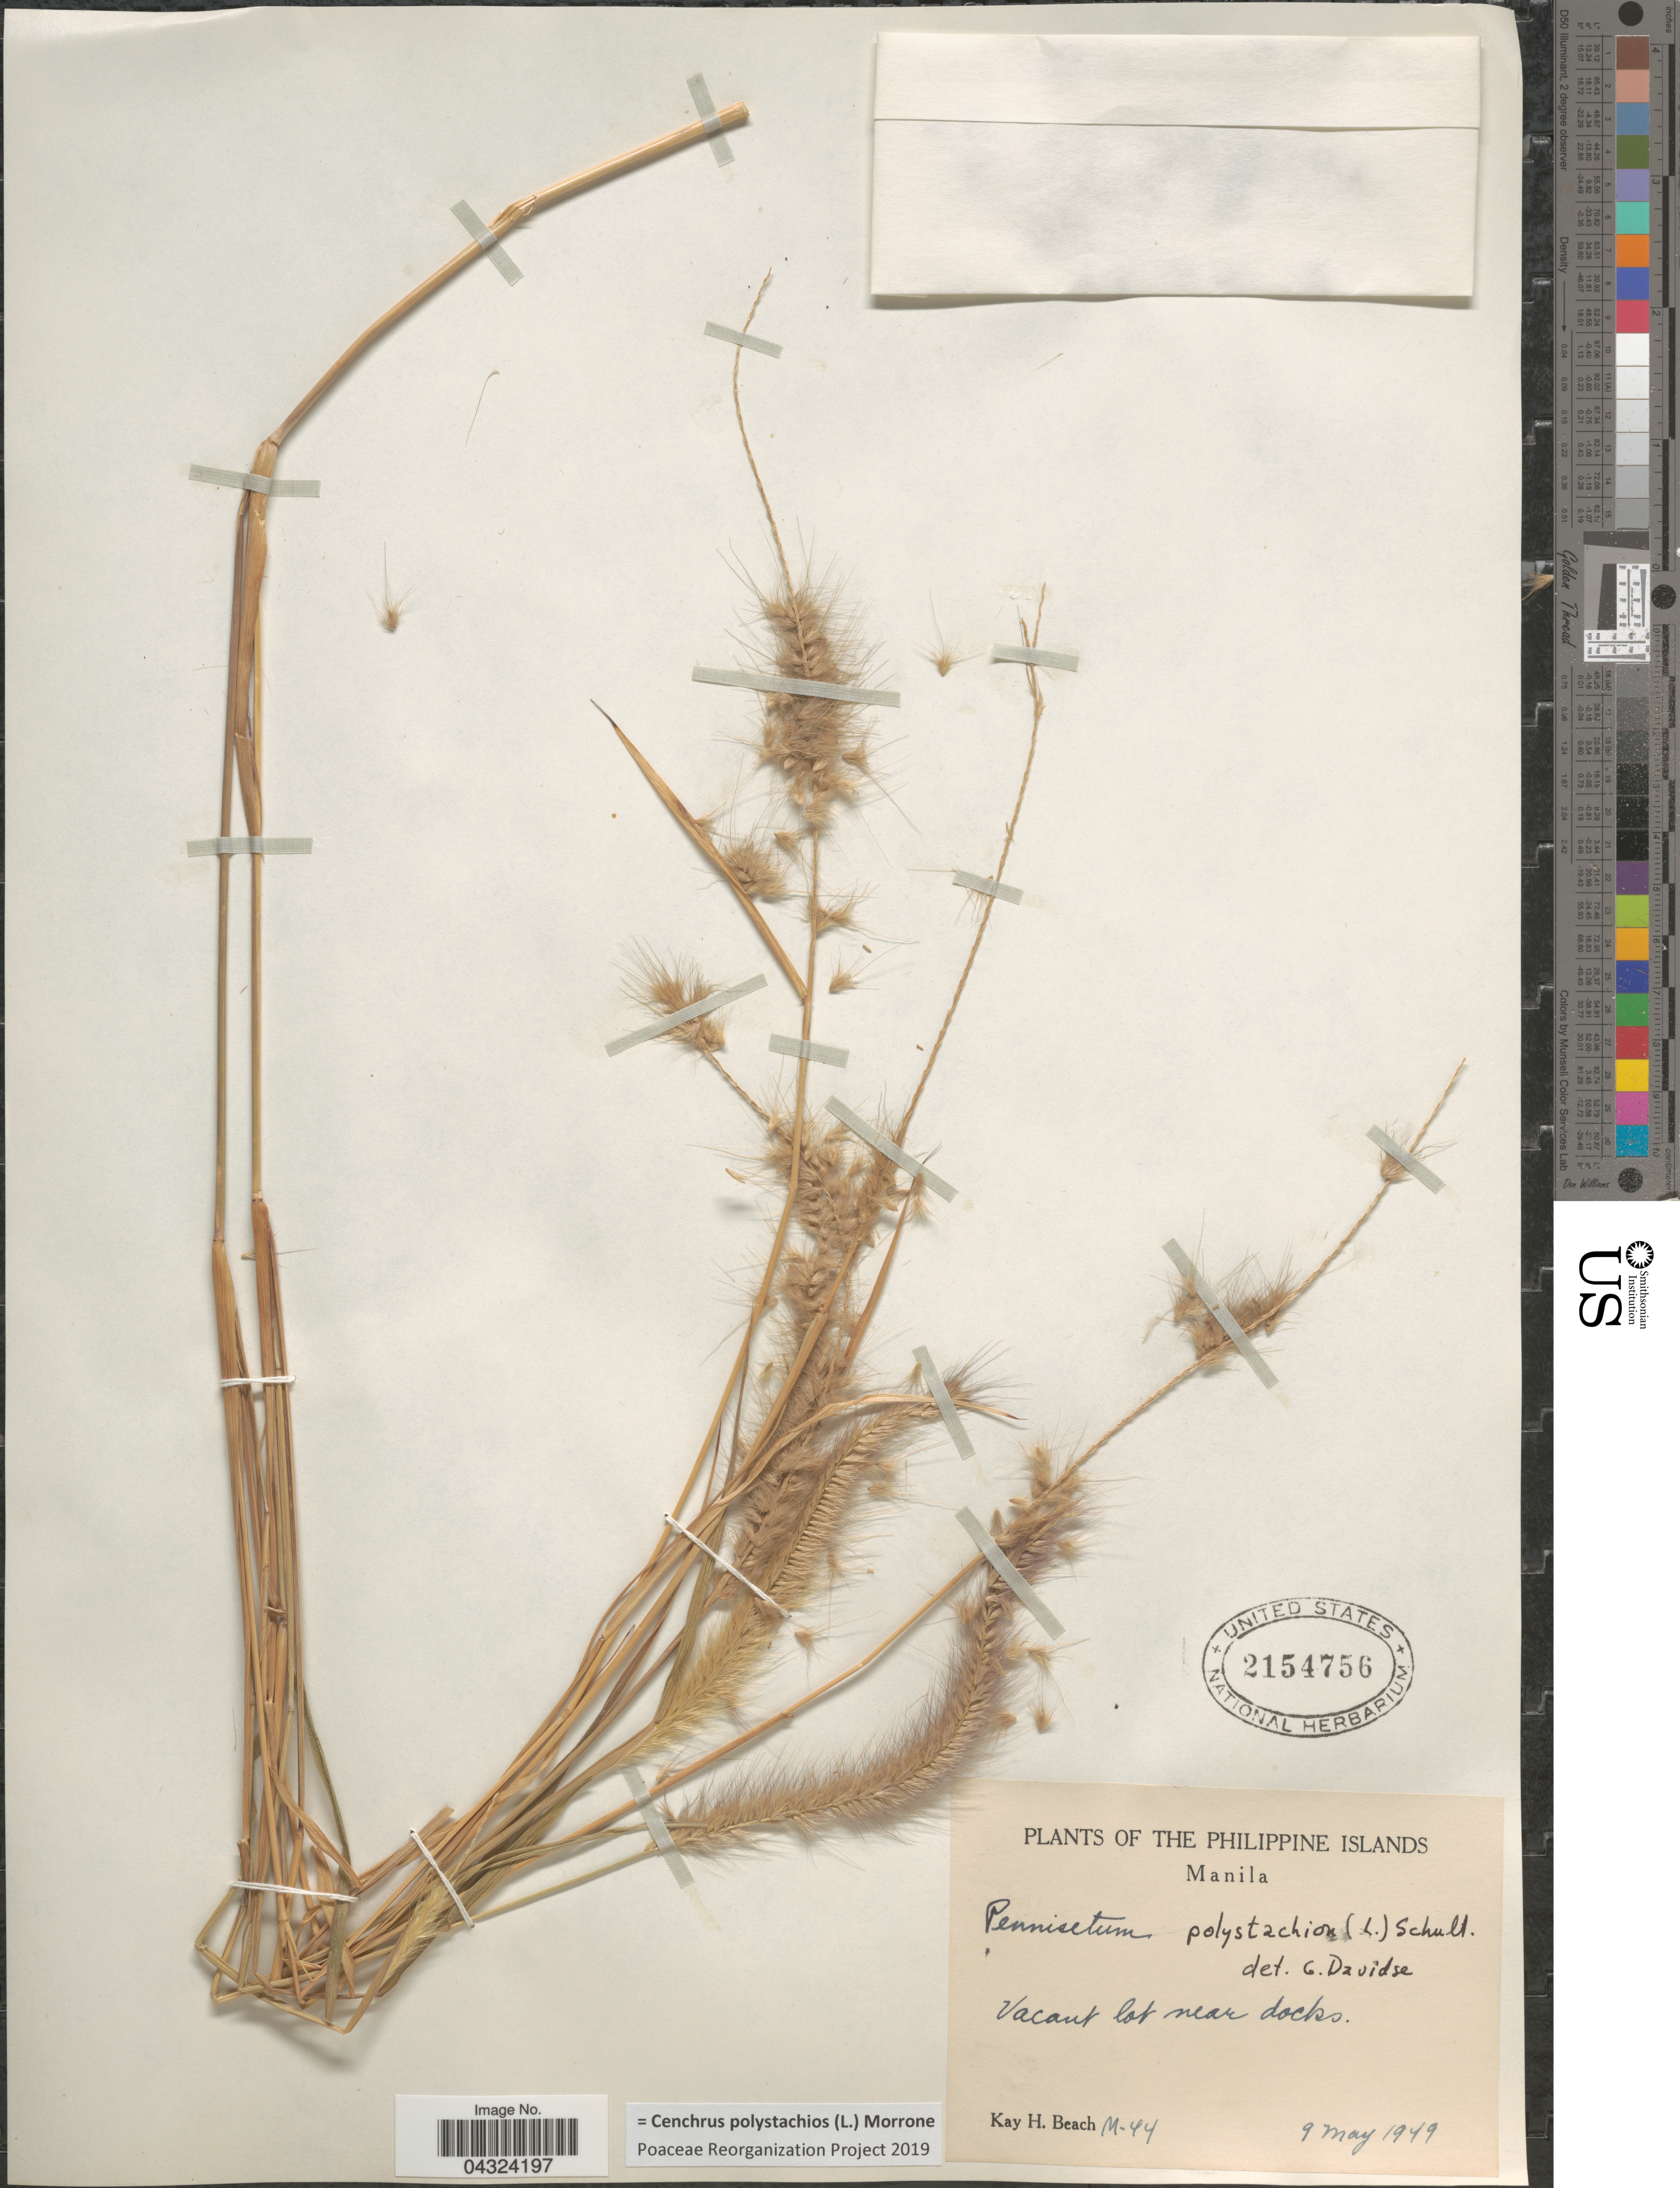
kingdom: Plantae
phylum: Tracheophyta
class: Liliopsida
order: Poales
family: Poaceae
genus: Cenchrus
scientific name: Cenchrus polystachios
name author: (L.) Morrone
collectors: K. H. Beach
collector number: M-44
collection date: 1949-05-09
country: Philippines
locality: Manila. Vacant lot near docks.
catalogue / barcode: US 2154756